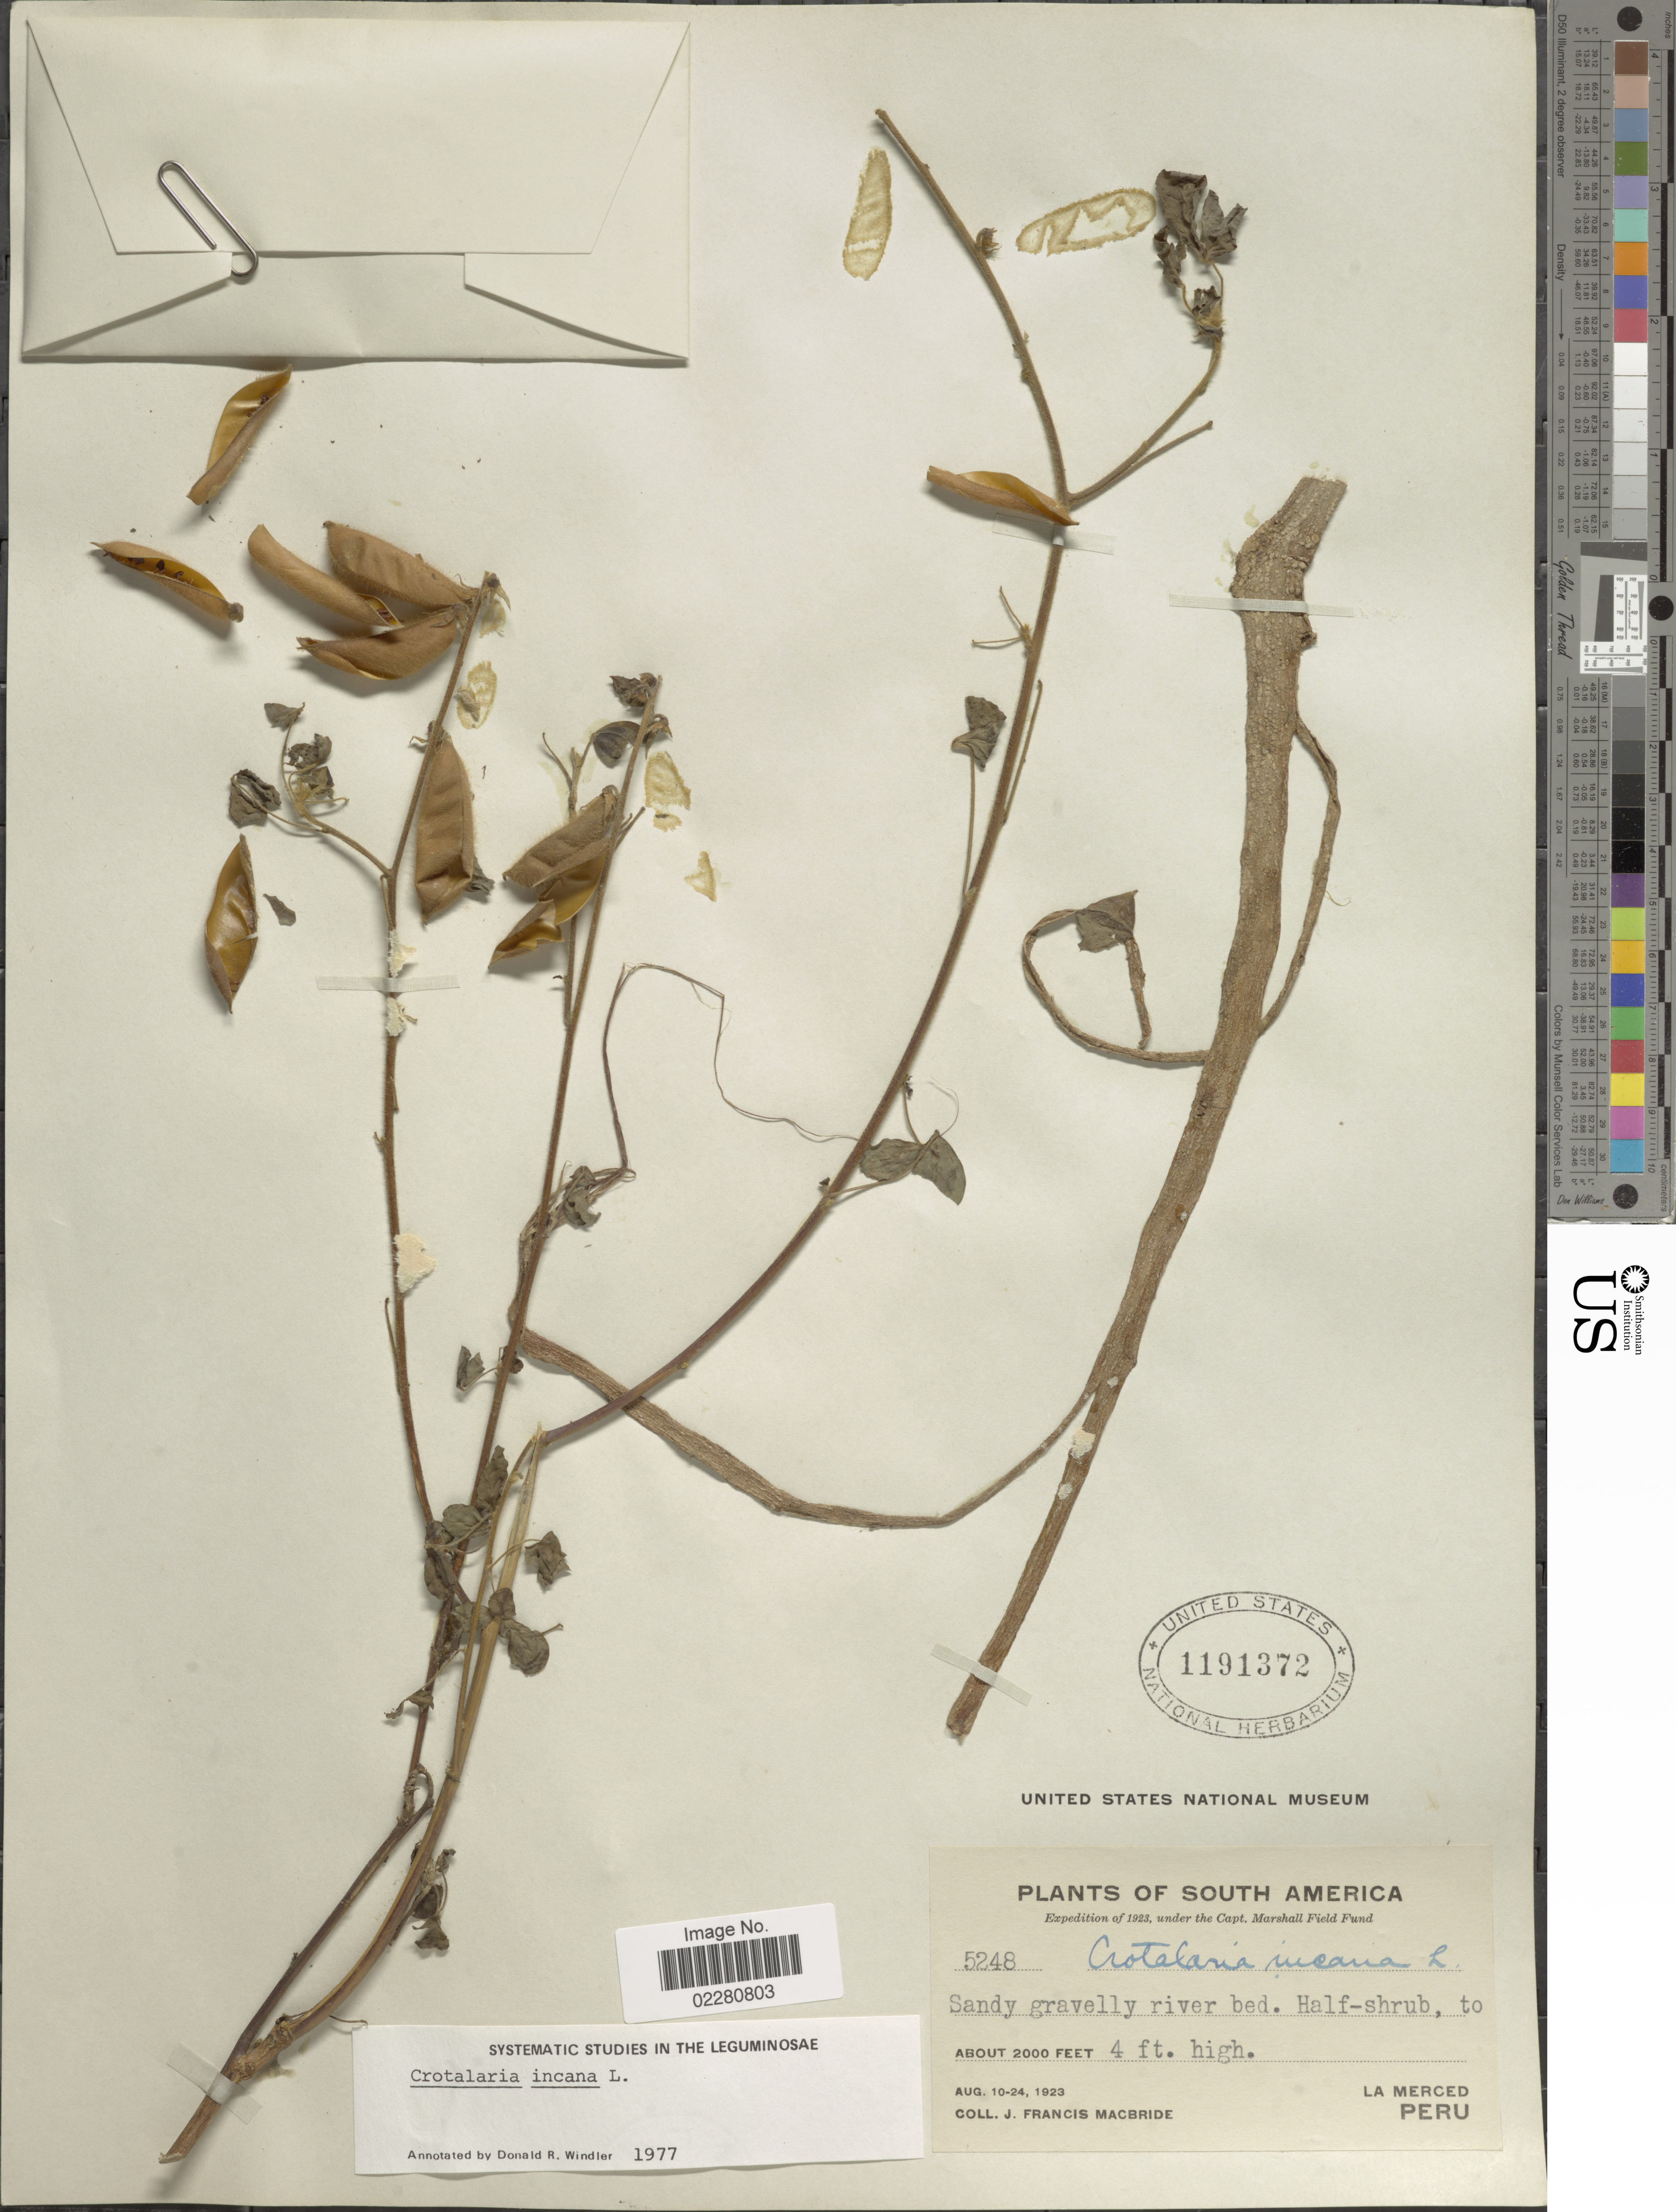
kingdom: Plantae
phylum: Tracheophyta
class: Magnoliopsida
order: Fabales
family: Fabaceae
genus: Crotalaria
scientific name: Crotalaria incana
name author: L.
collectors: J. F. Macbride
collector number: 5248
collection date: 1923-08-10/1923-08-24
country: Peru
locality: La Merced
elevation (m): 610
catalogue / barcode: US 1191372